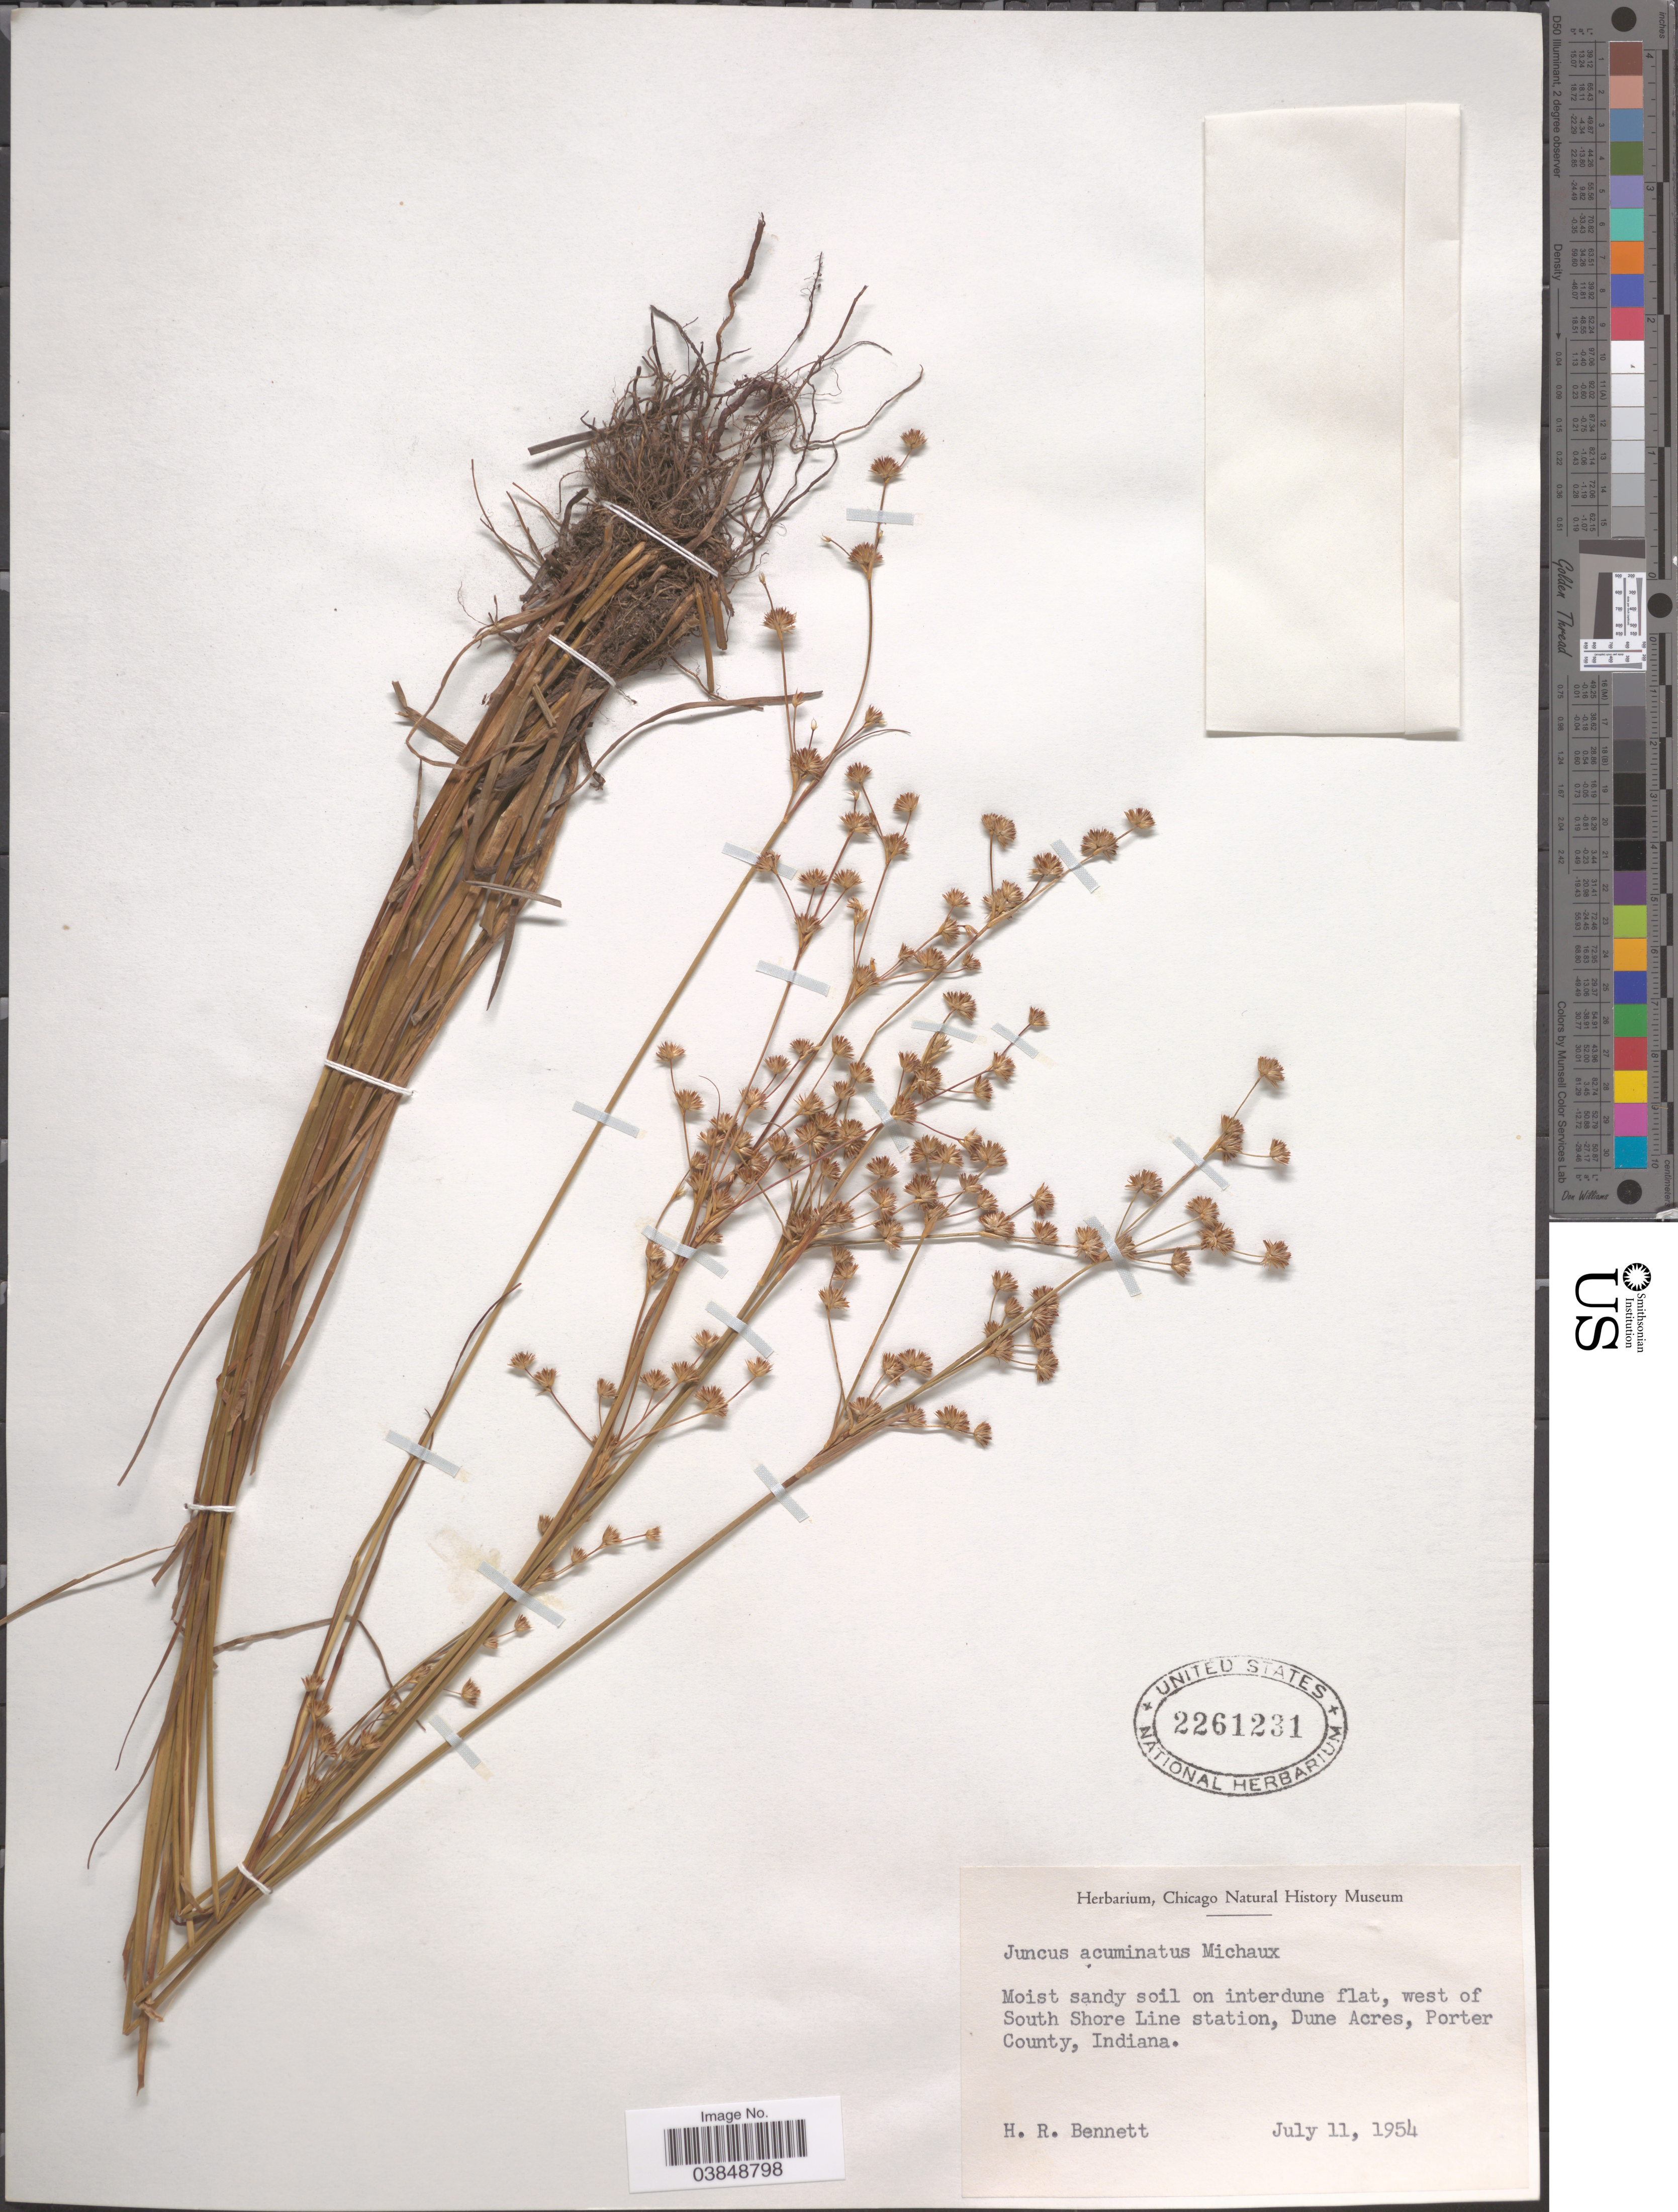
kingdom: Plantae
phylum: Tracheophyta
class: Liliopsida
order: Poales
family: Juncaceae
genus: Juncus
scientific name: Juncus acuminatus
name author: Michx.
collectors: H. R. Bennett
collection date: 1954-07-11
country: United States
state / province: Indiana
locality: Moist sandy soil on interdune flat, west of South Shore Line station, Dune Acres, Porter County.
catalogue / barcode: US 2261231